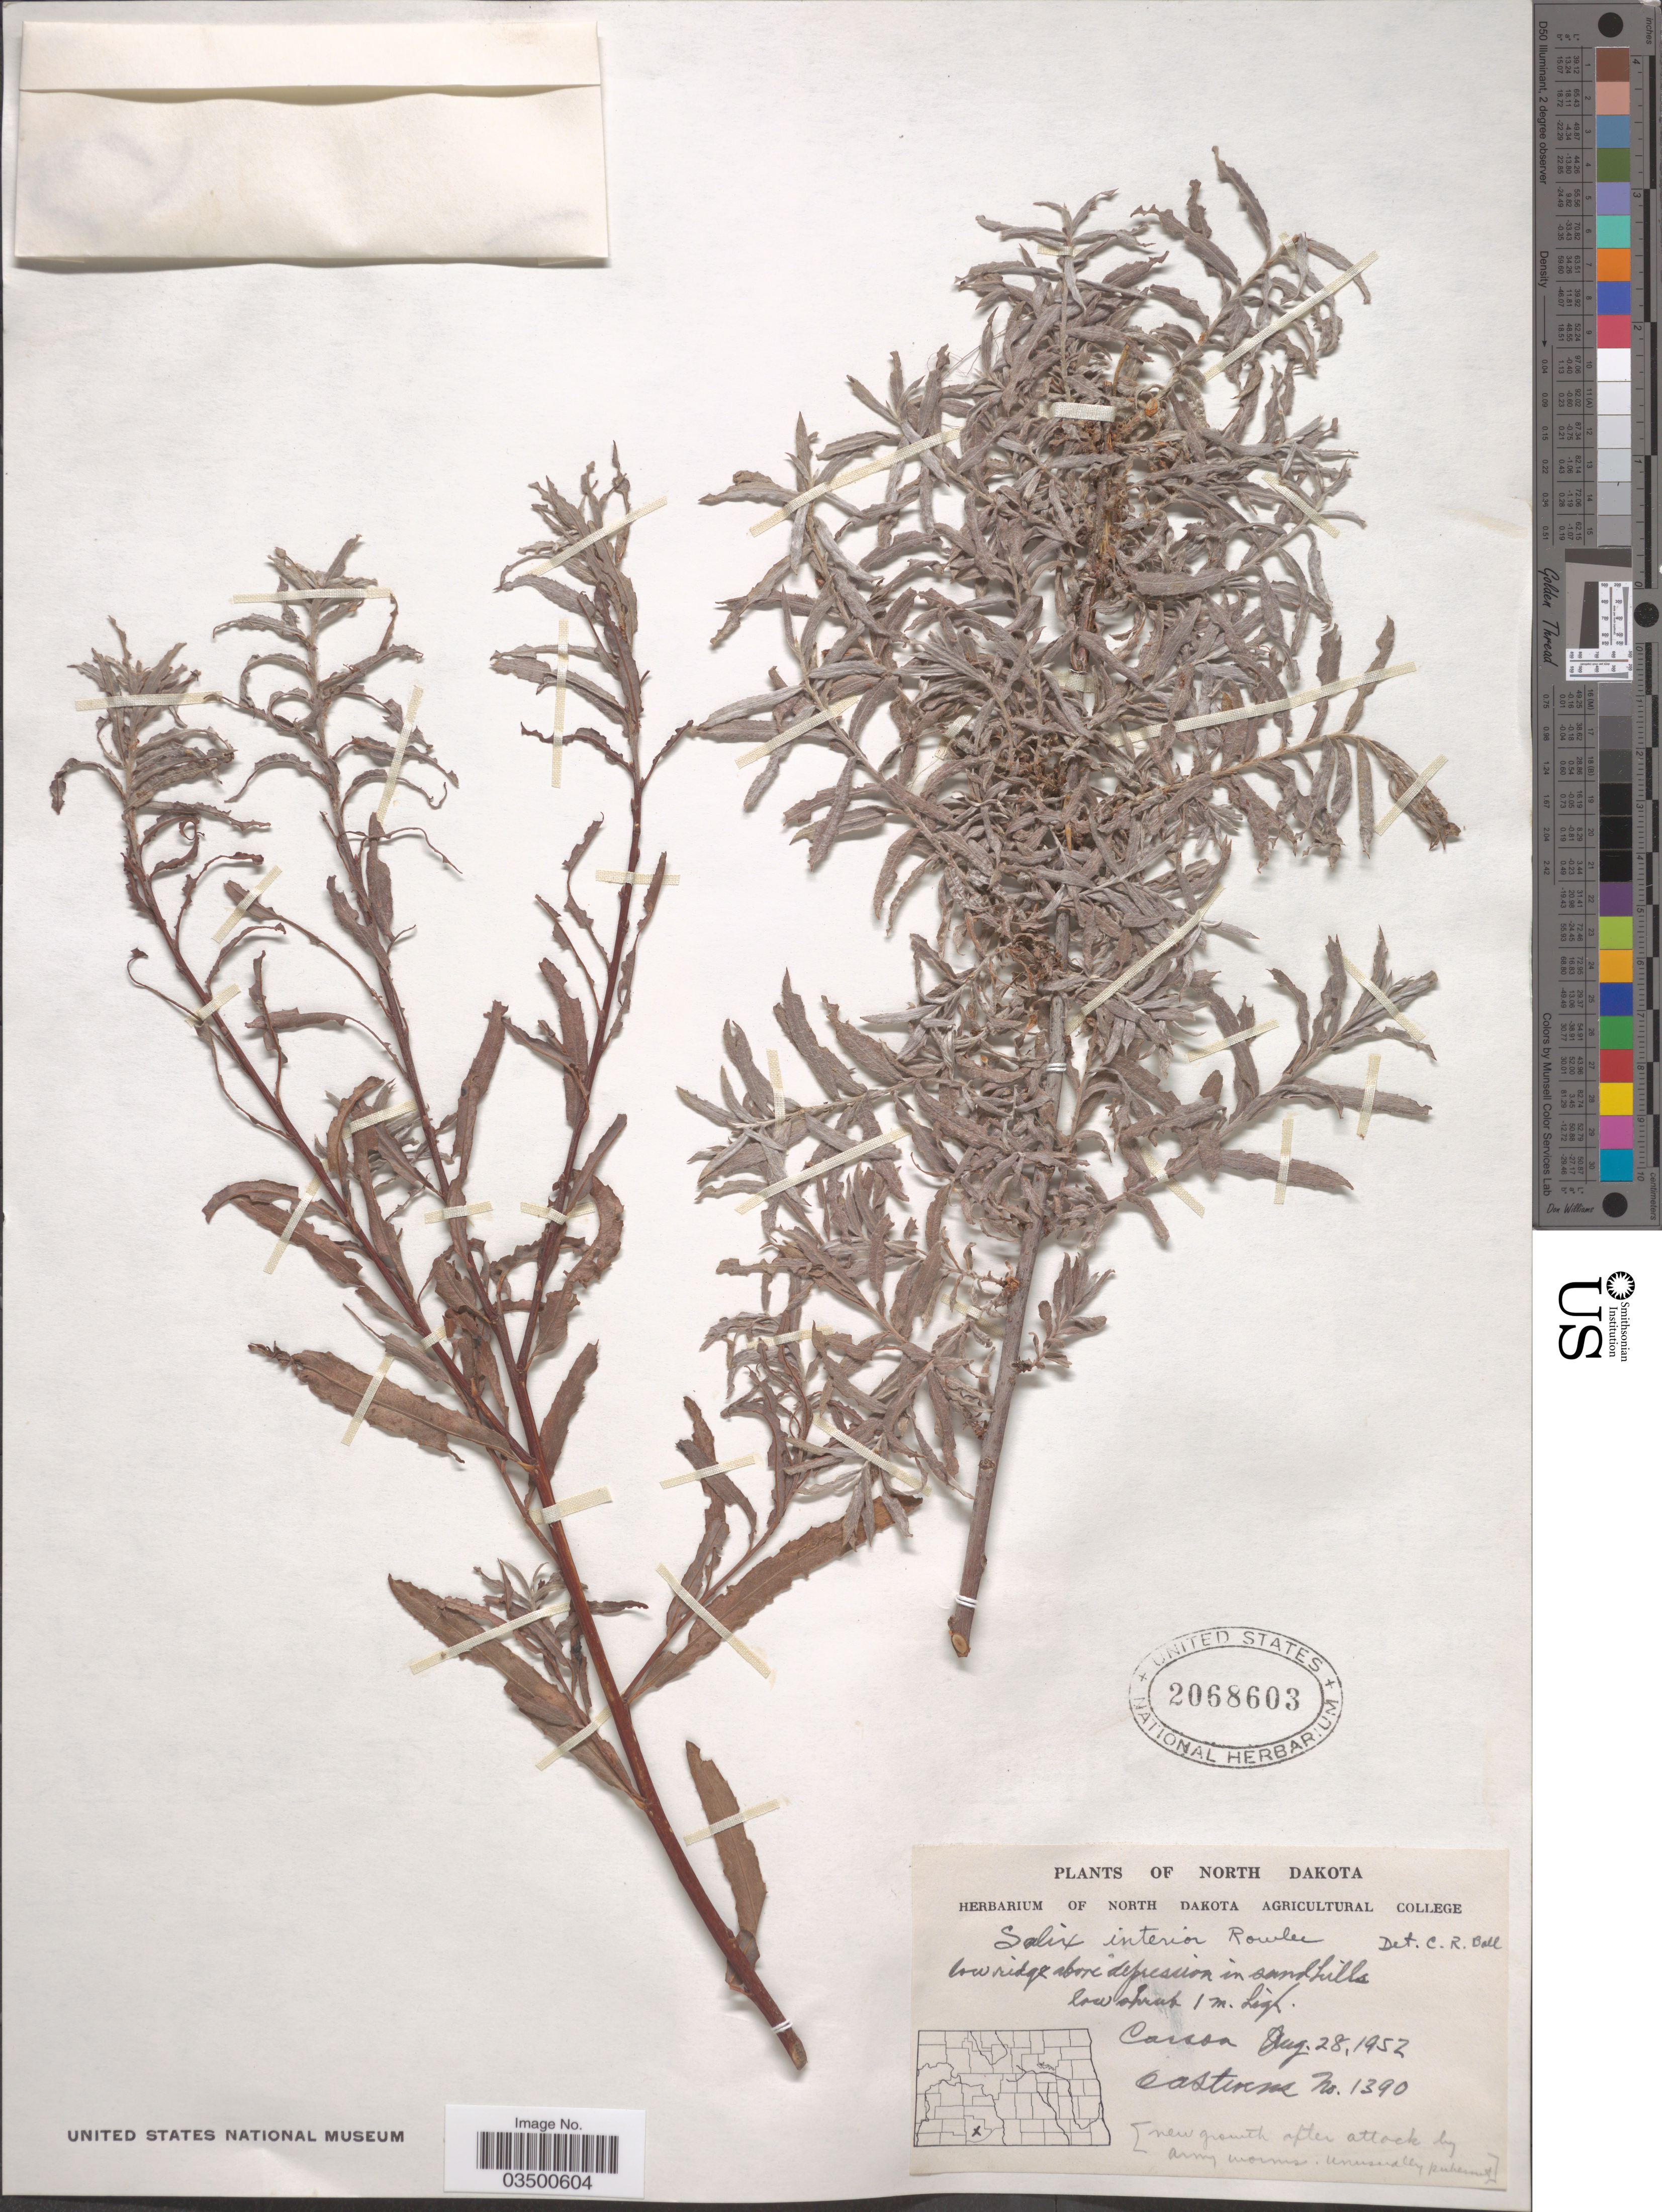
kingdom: Plantae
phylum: Tracheophyta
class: Magnoliopsida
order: Malpighiales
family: Salicaceae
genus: Salix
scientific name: Salix interior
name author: Rowlee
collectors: O. A. Stevens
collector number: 1390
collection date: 1952-08-28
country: United States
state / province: North Dakota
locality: Low ridge above depression in sand hills. Carson.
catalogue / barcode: US 2068603